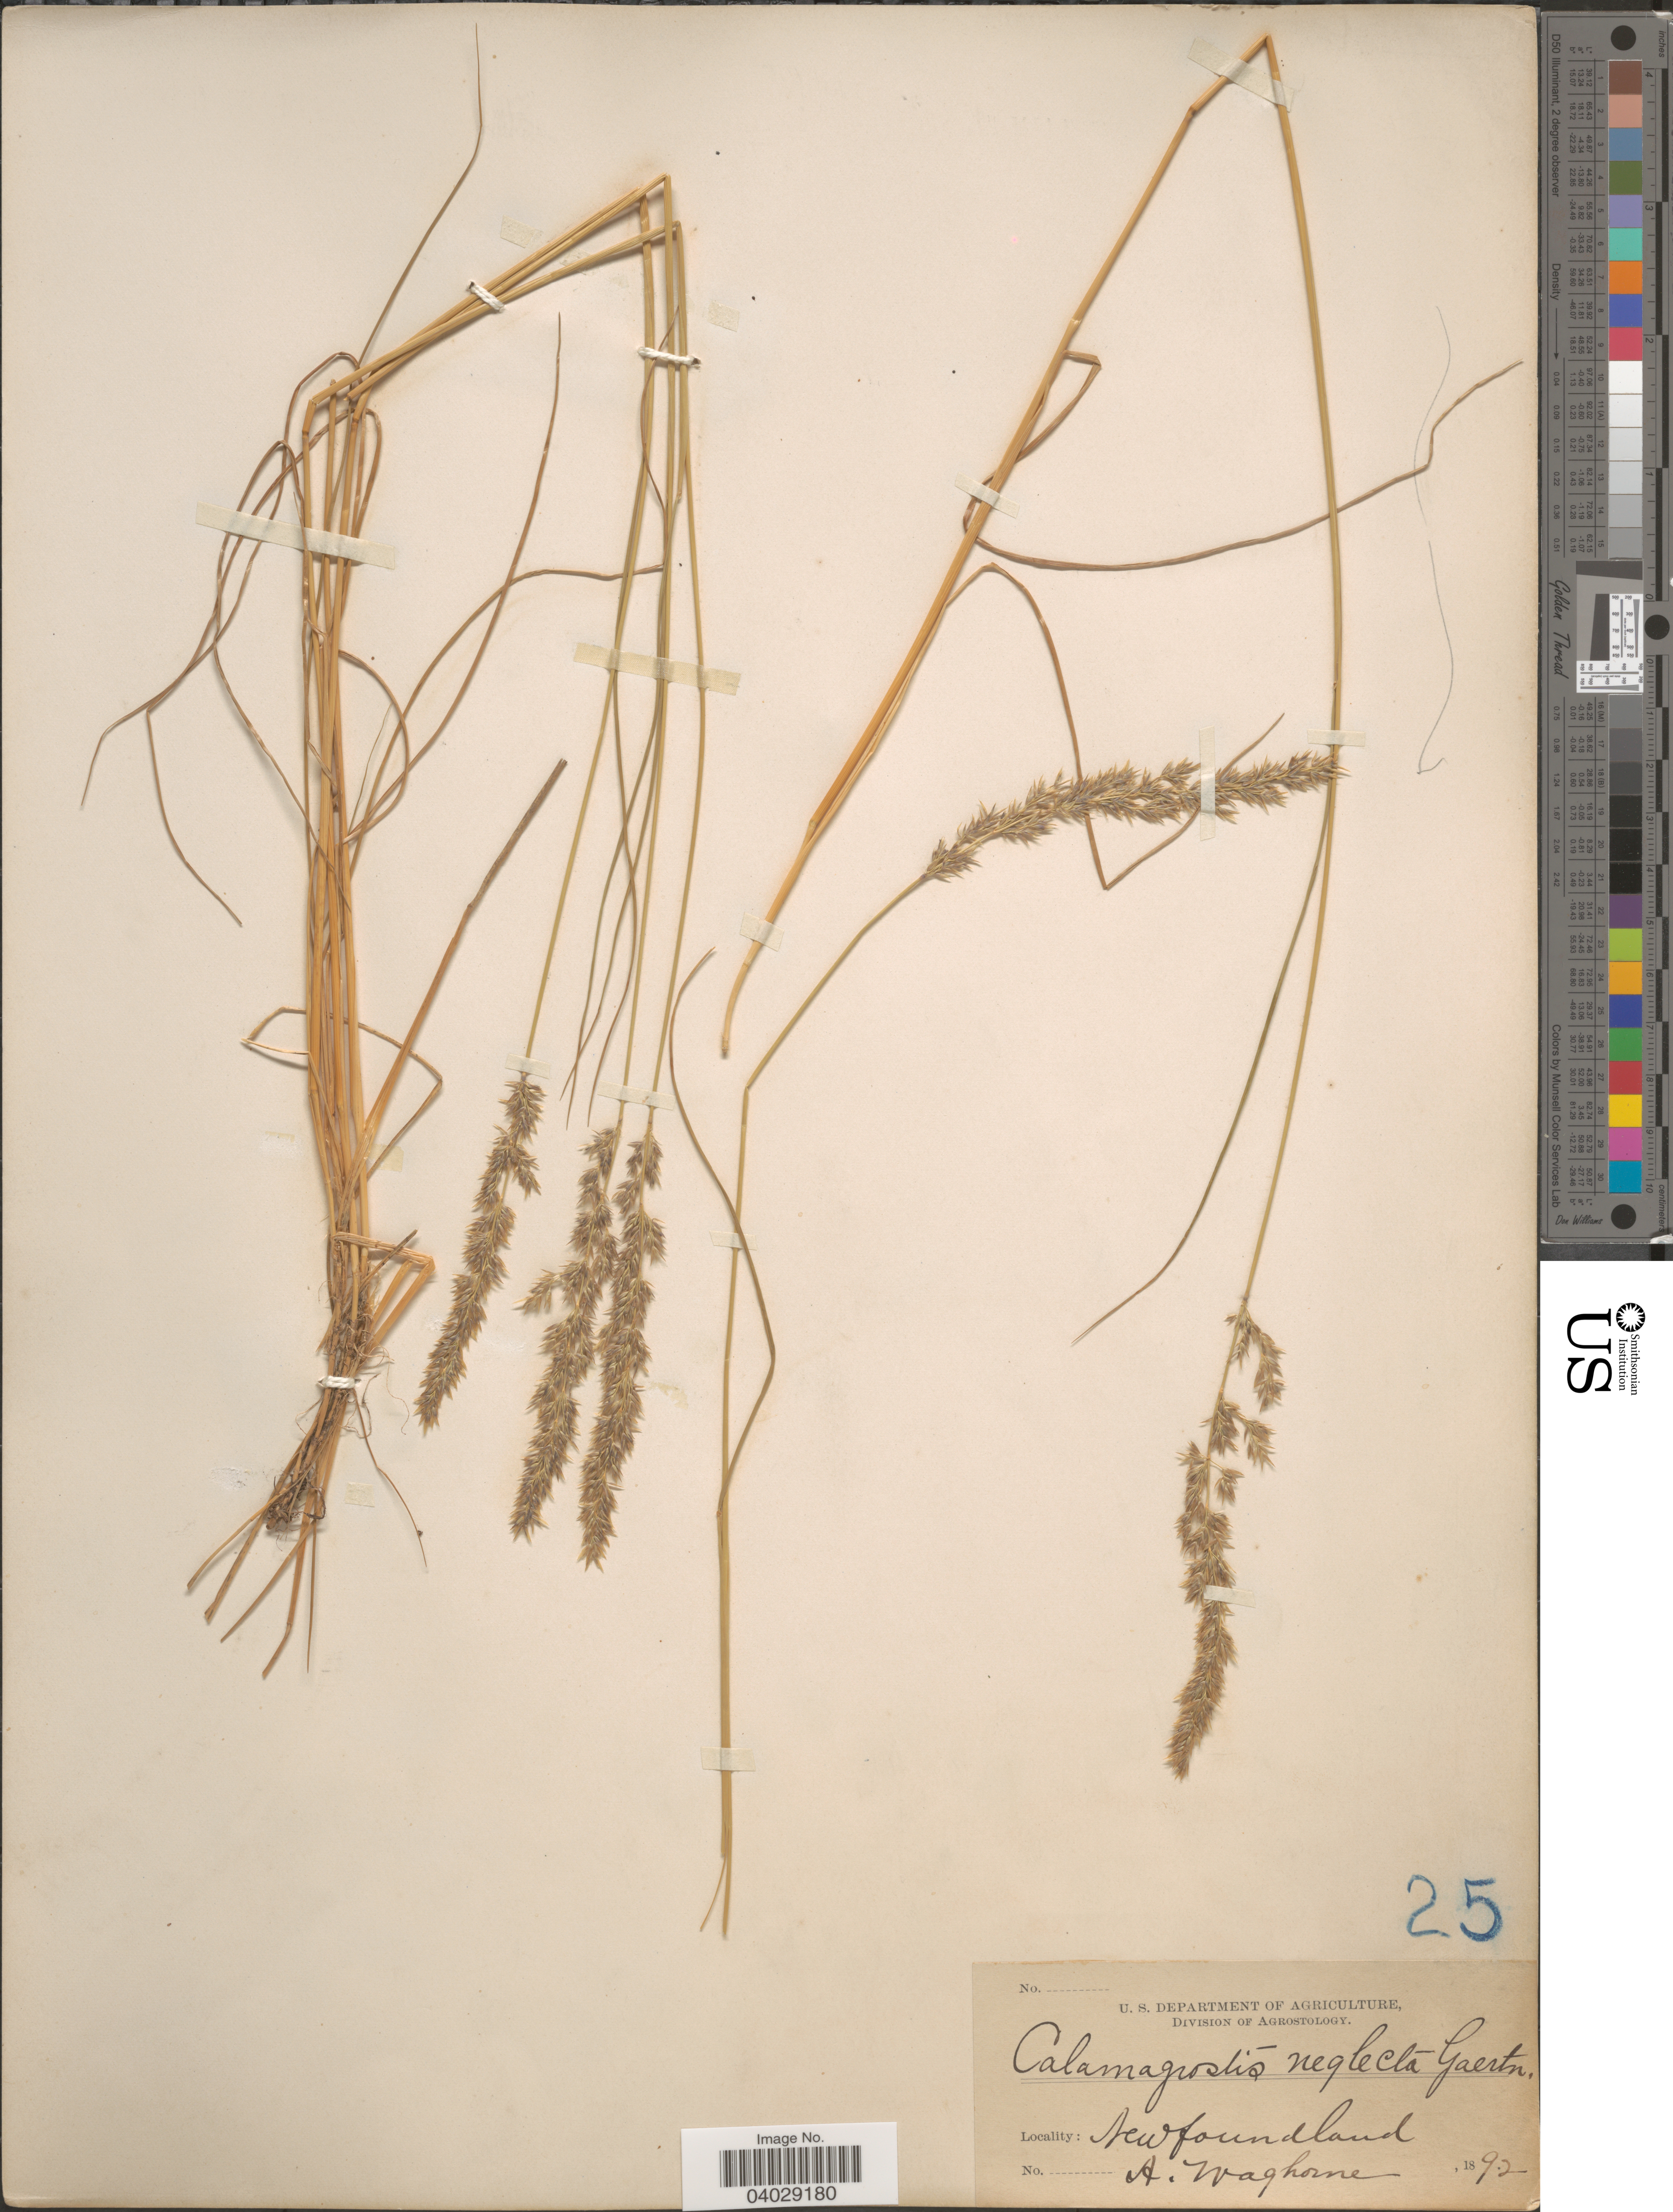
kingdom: Plantae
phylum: Tracheophyta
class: Liliopsida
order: Poales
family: Poaceae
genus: Calamagrostis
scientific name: Calamagrostis neglecta (Ehrh.) Gaertner et al.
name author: (Ehrhart) G. Gaertn. et al.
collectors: A. Waghorne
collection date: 1892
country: Canada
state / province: Newfoundland and Labrador